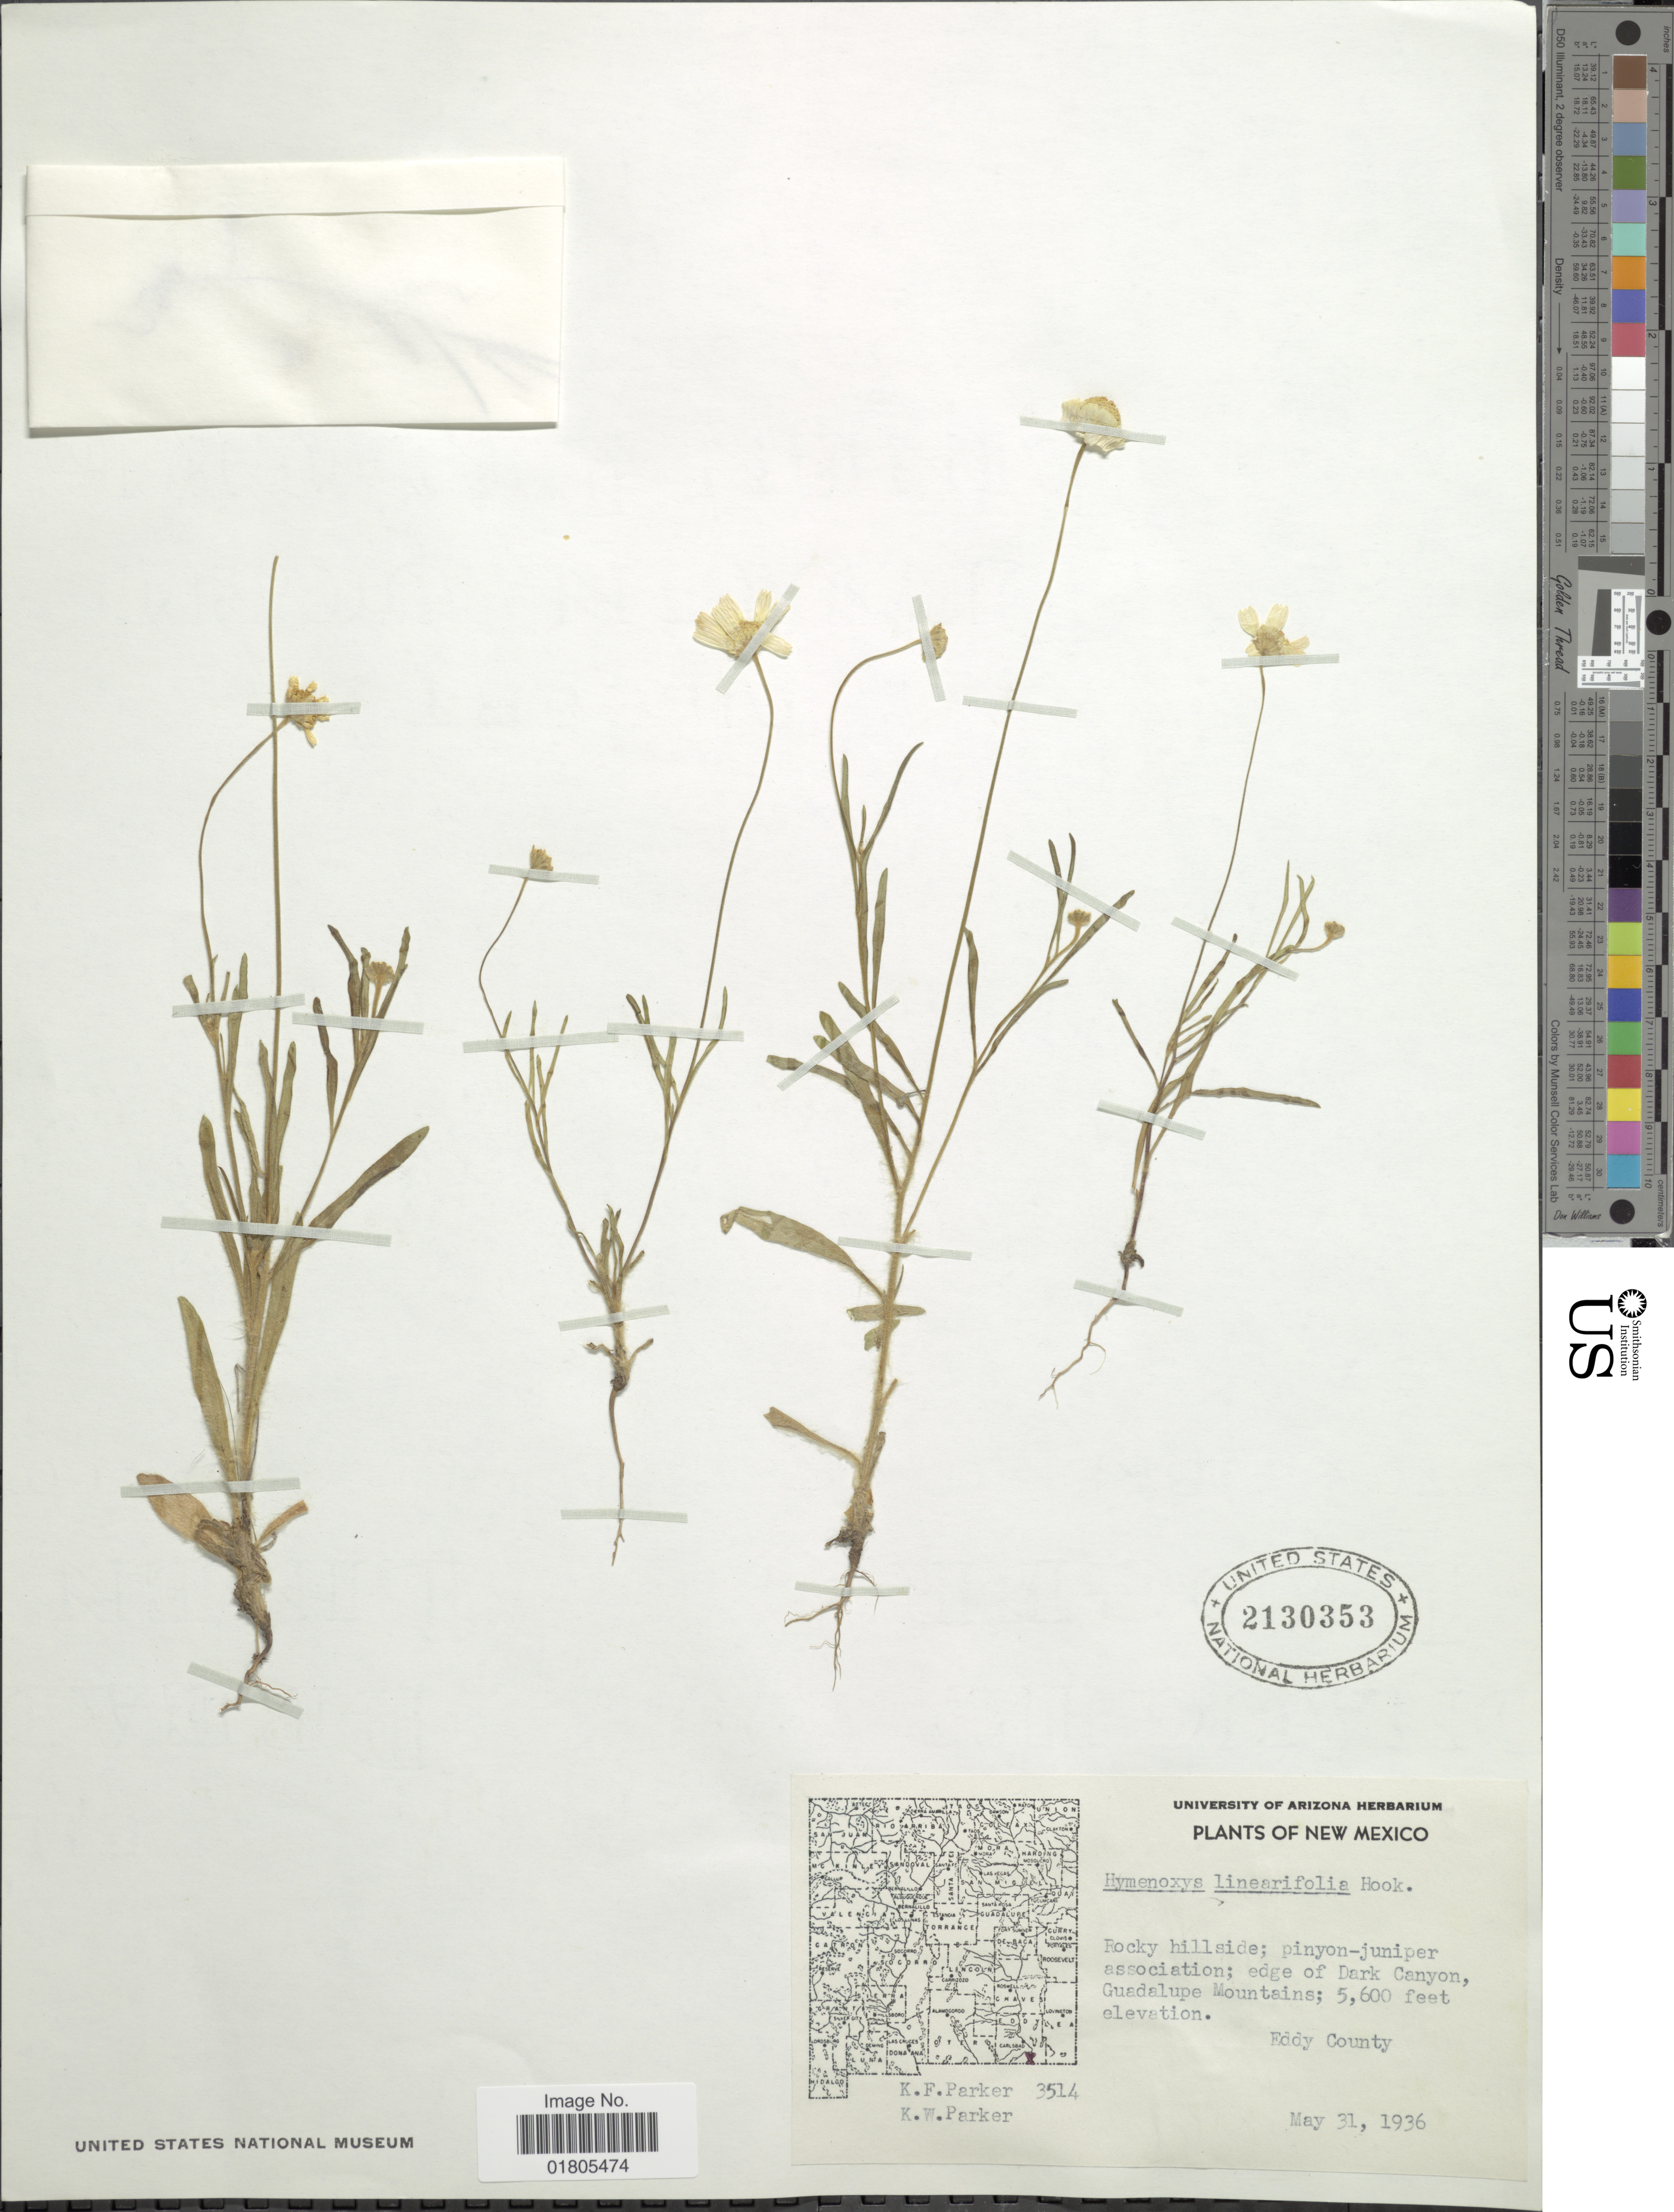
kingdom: Plantae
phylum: Tracheophyta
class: Magnoliopsida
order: Asterales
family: Asteraceae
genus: Actinea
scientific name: Actinea linearifolia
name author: (Hook.) Kuntze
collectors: K. F. Parker & K. Parker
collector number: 3514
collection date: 1936-05-31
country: United States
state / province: New Mexico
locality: Edge of Dark Canyon, Guadalupe Mountains, Eddy County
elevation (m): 1707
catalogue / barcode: US 2130353